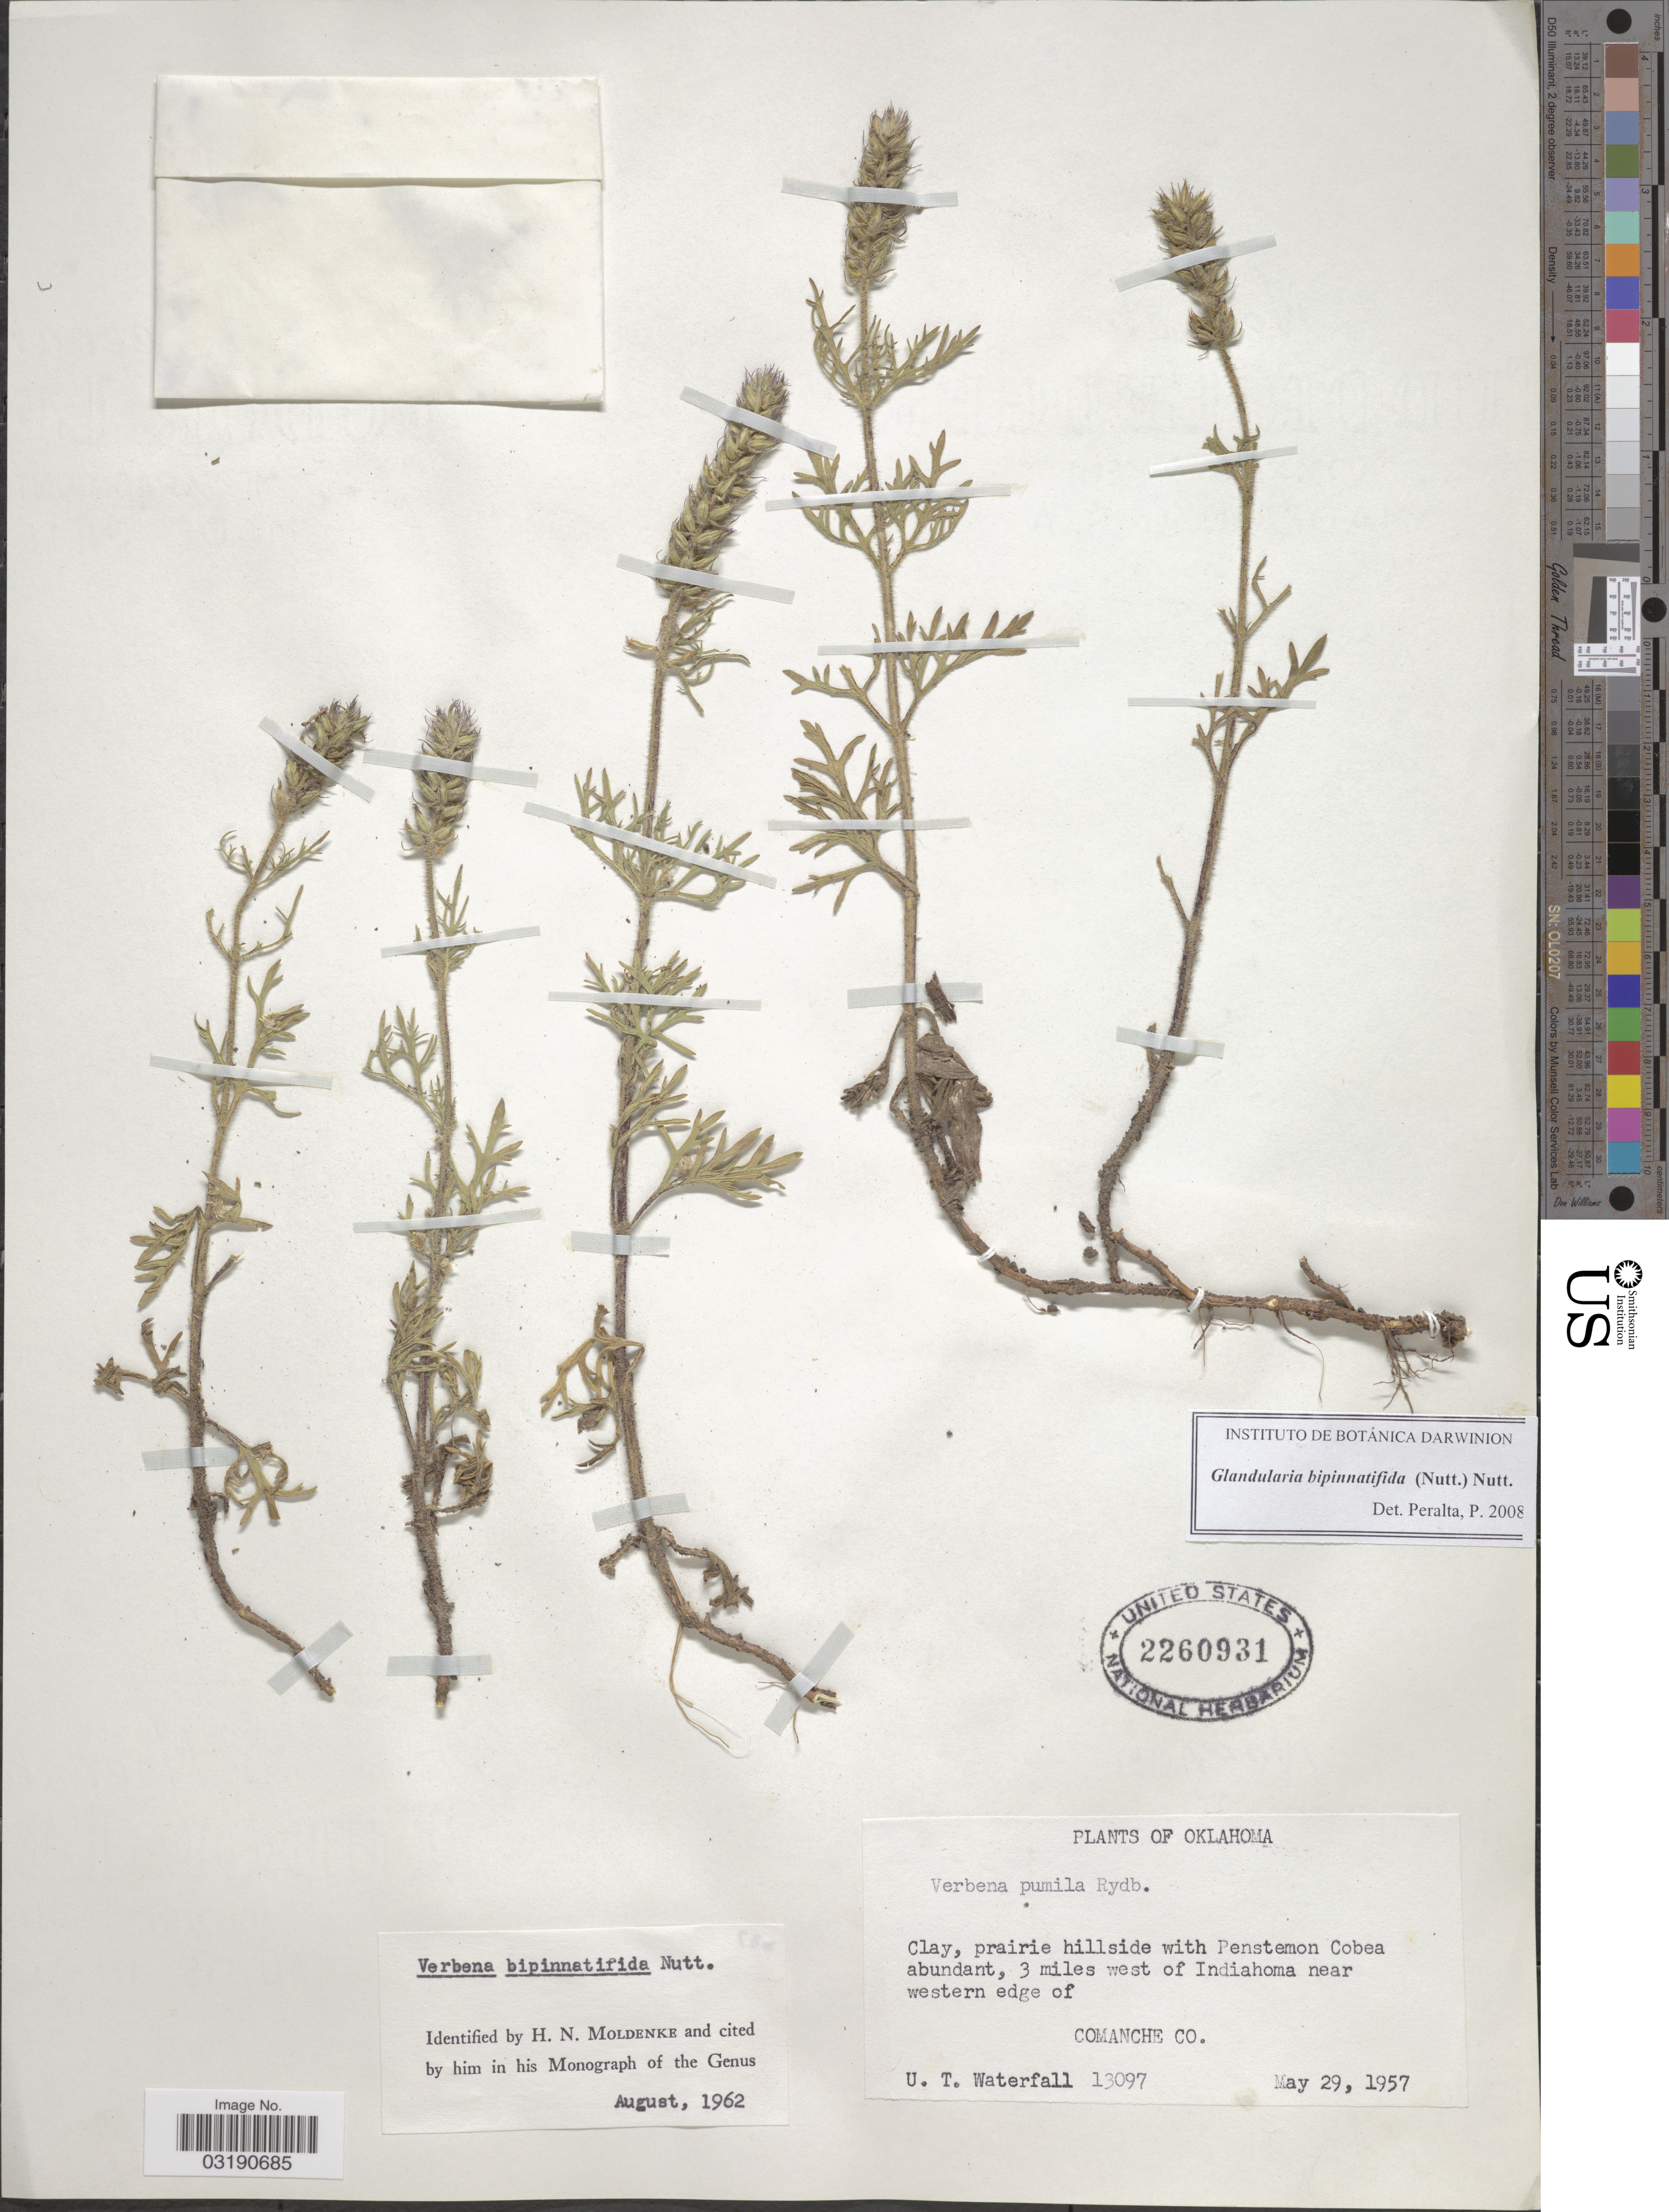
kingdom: Plantae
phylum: Tracheophyta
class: Magnoliopsida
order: Lamiales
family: Verbenaceae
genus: Verbena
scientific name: Verbena bipinnatifida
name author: (Schauer) Nutt.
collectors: U. T. Waterfall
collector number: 13097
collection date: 1957-05-29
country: United States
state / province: Oklahoma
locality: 3 miles west of Indiahoma near western edge of Comanche Co.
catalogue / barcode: US 2260931